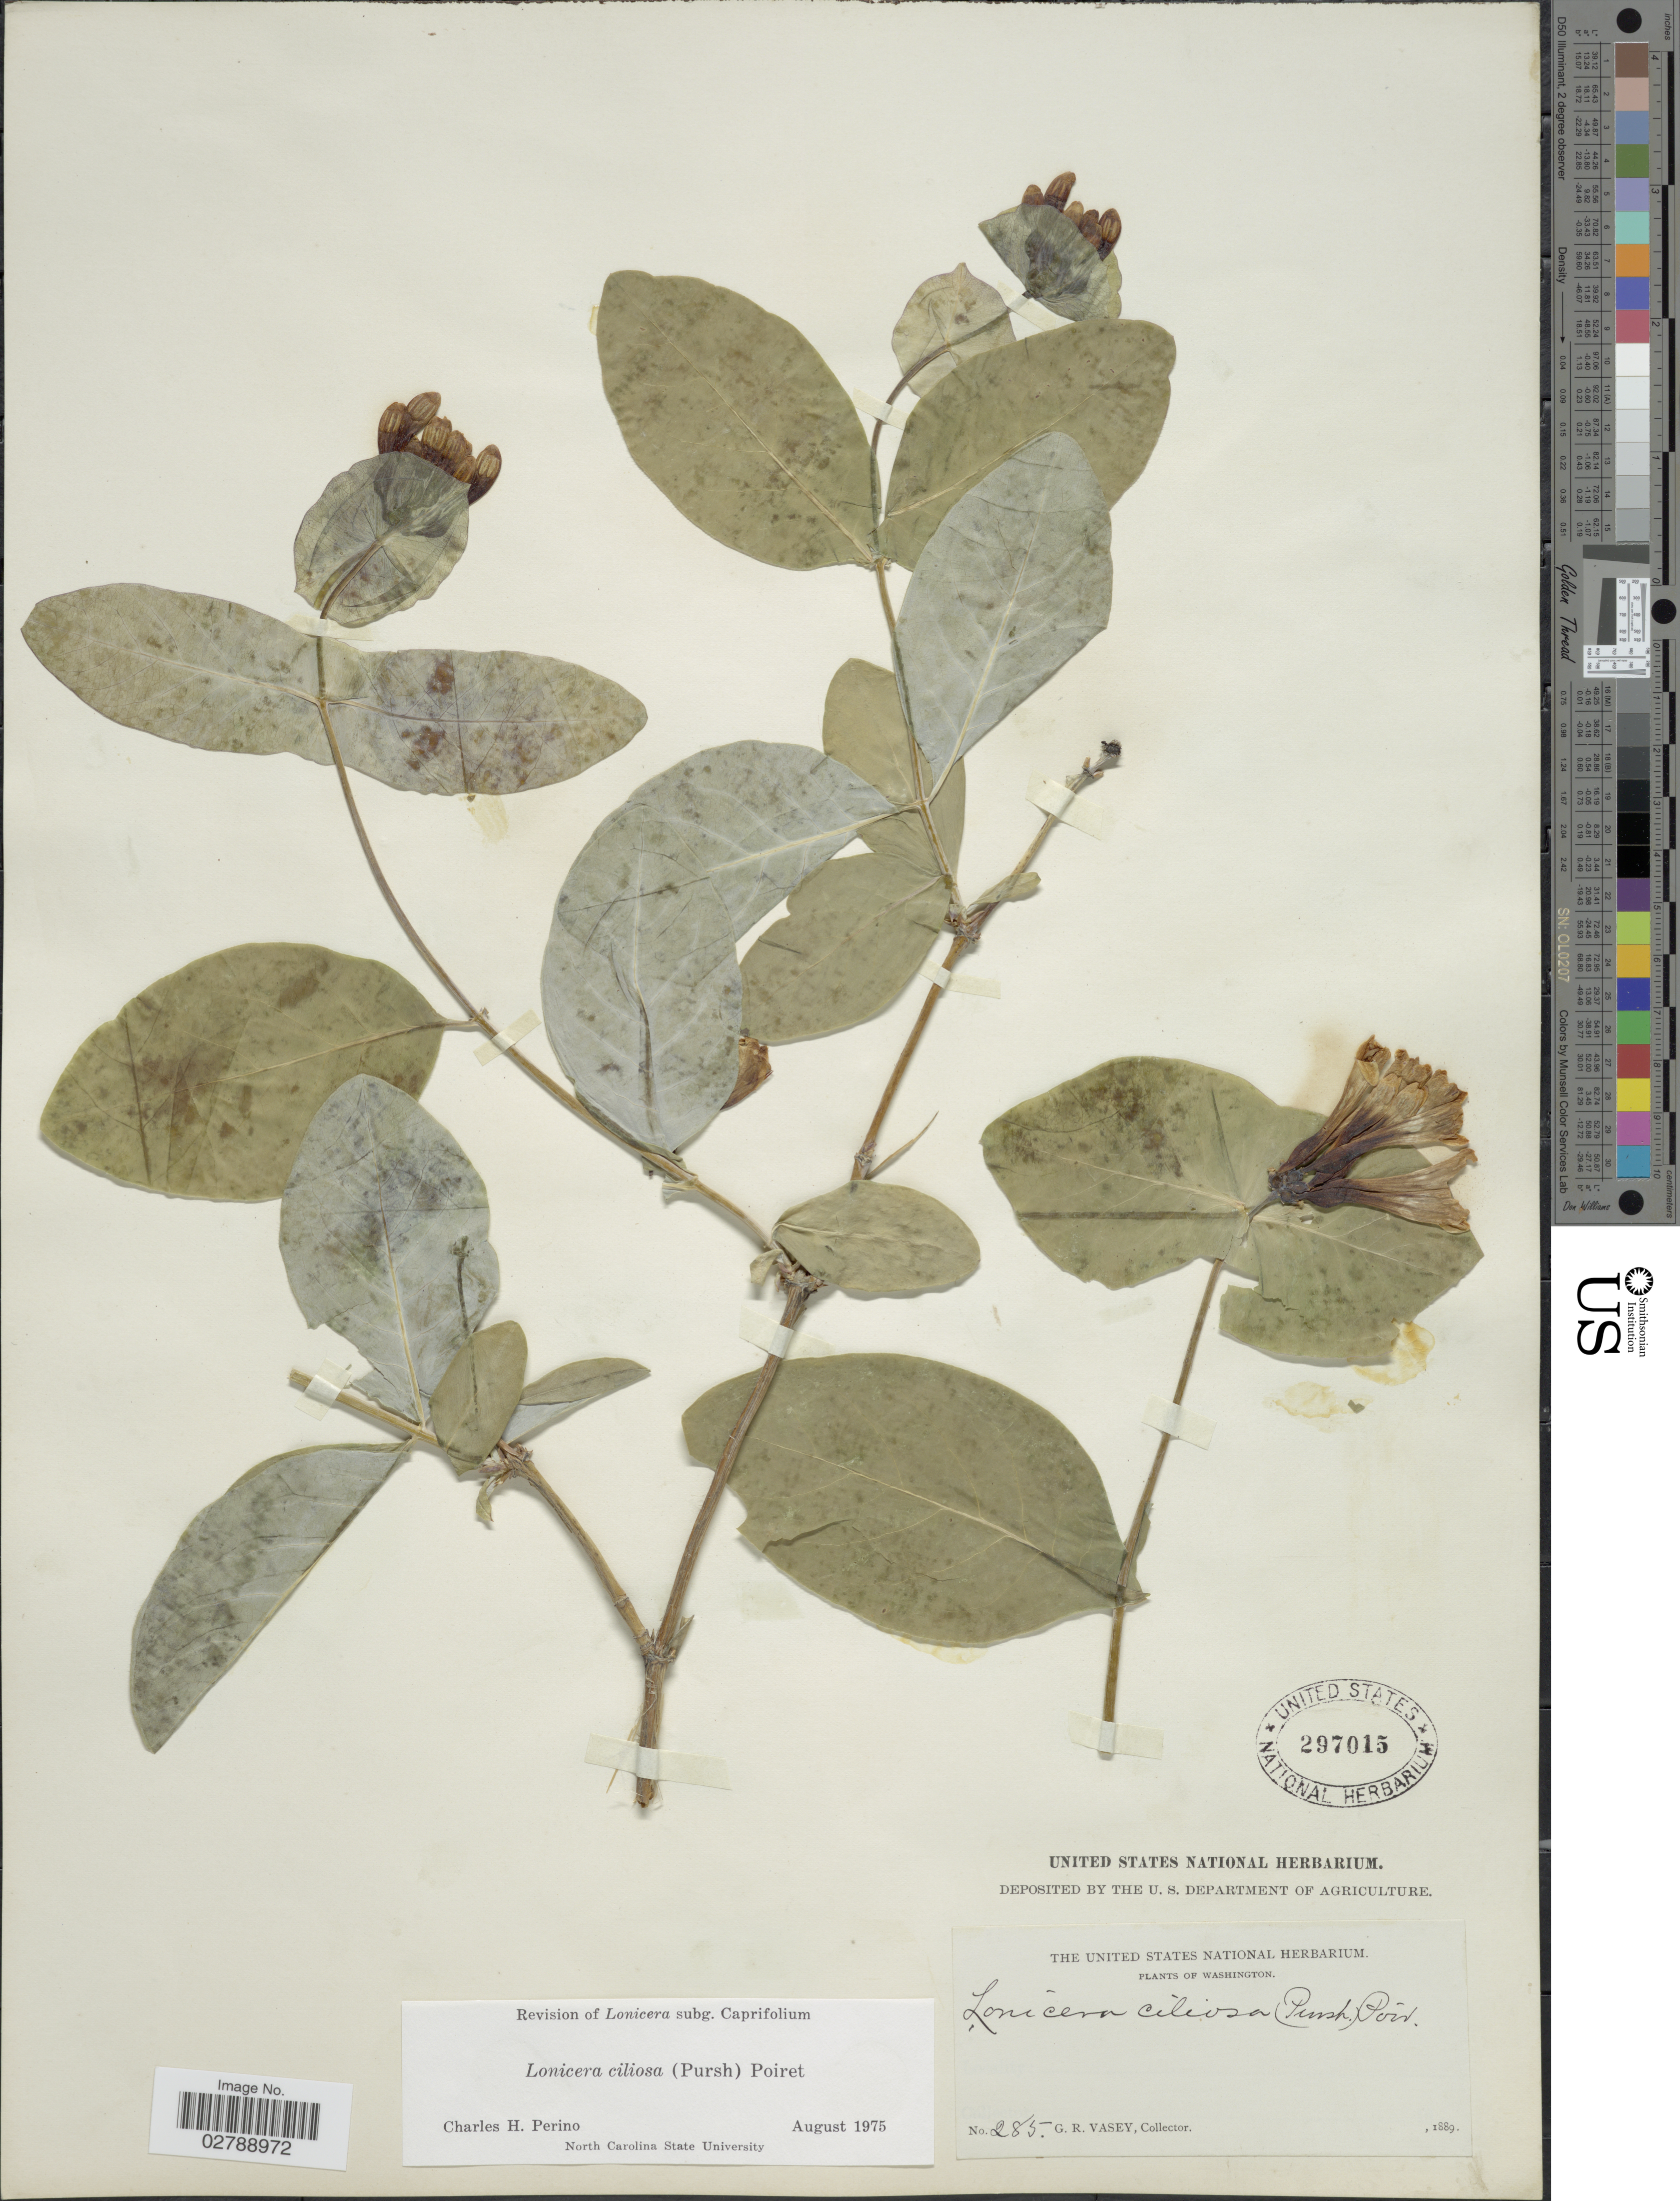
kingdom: Plantae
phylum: Tracheophyta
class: Magnoliopsida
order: Dipsacales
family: Caprifoliaceae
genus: Lonicera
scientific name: Lonicera ciliosa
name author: Poir.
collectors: G. R. Vasey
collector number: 285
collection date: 1889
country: United States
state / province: Washington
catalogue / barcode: US 297015